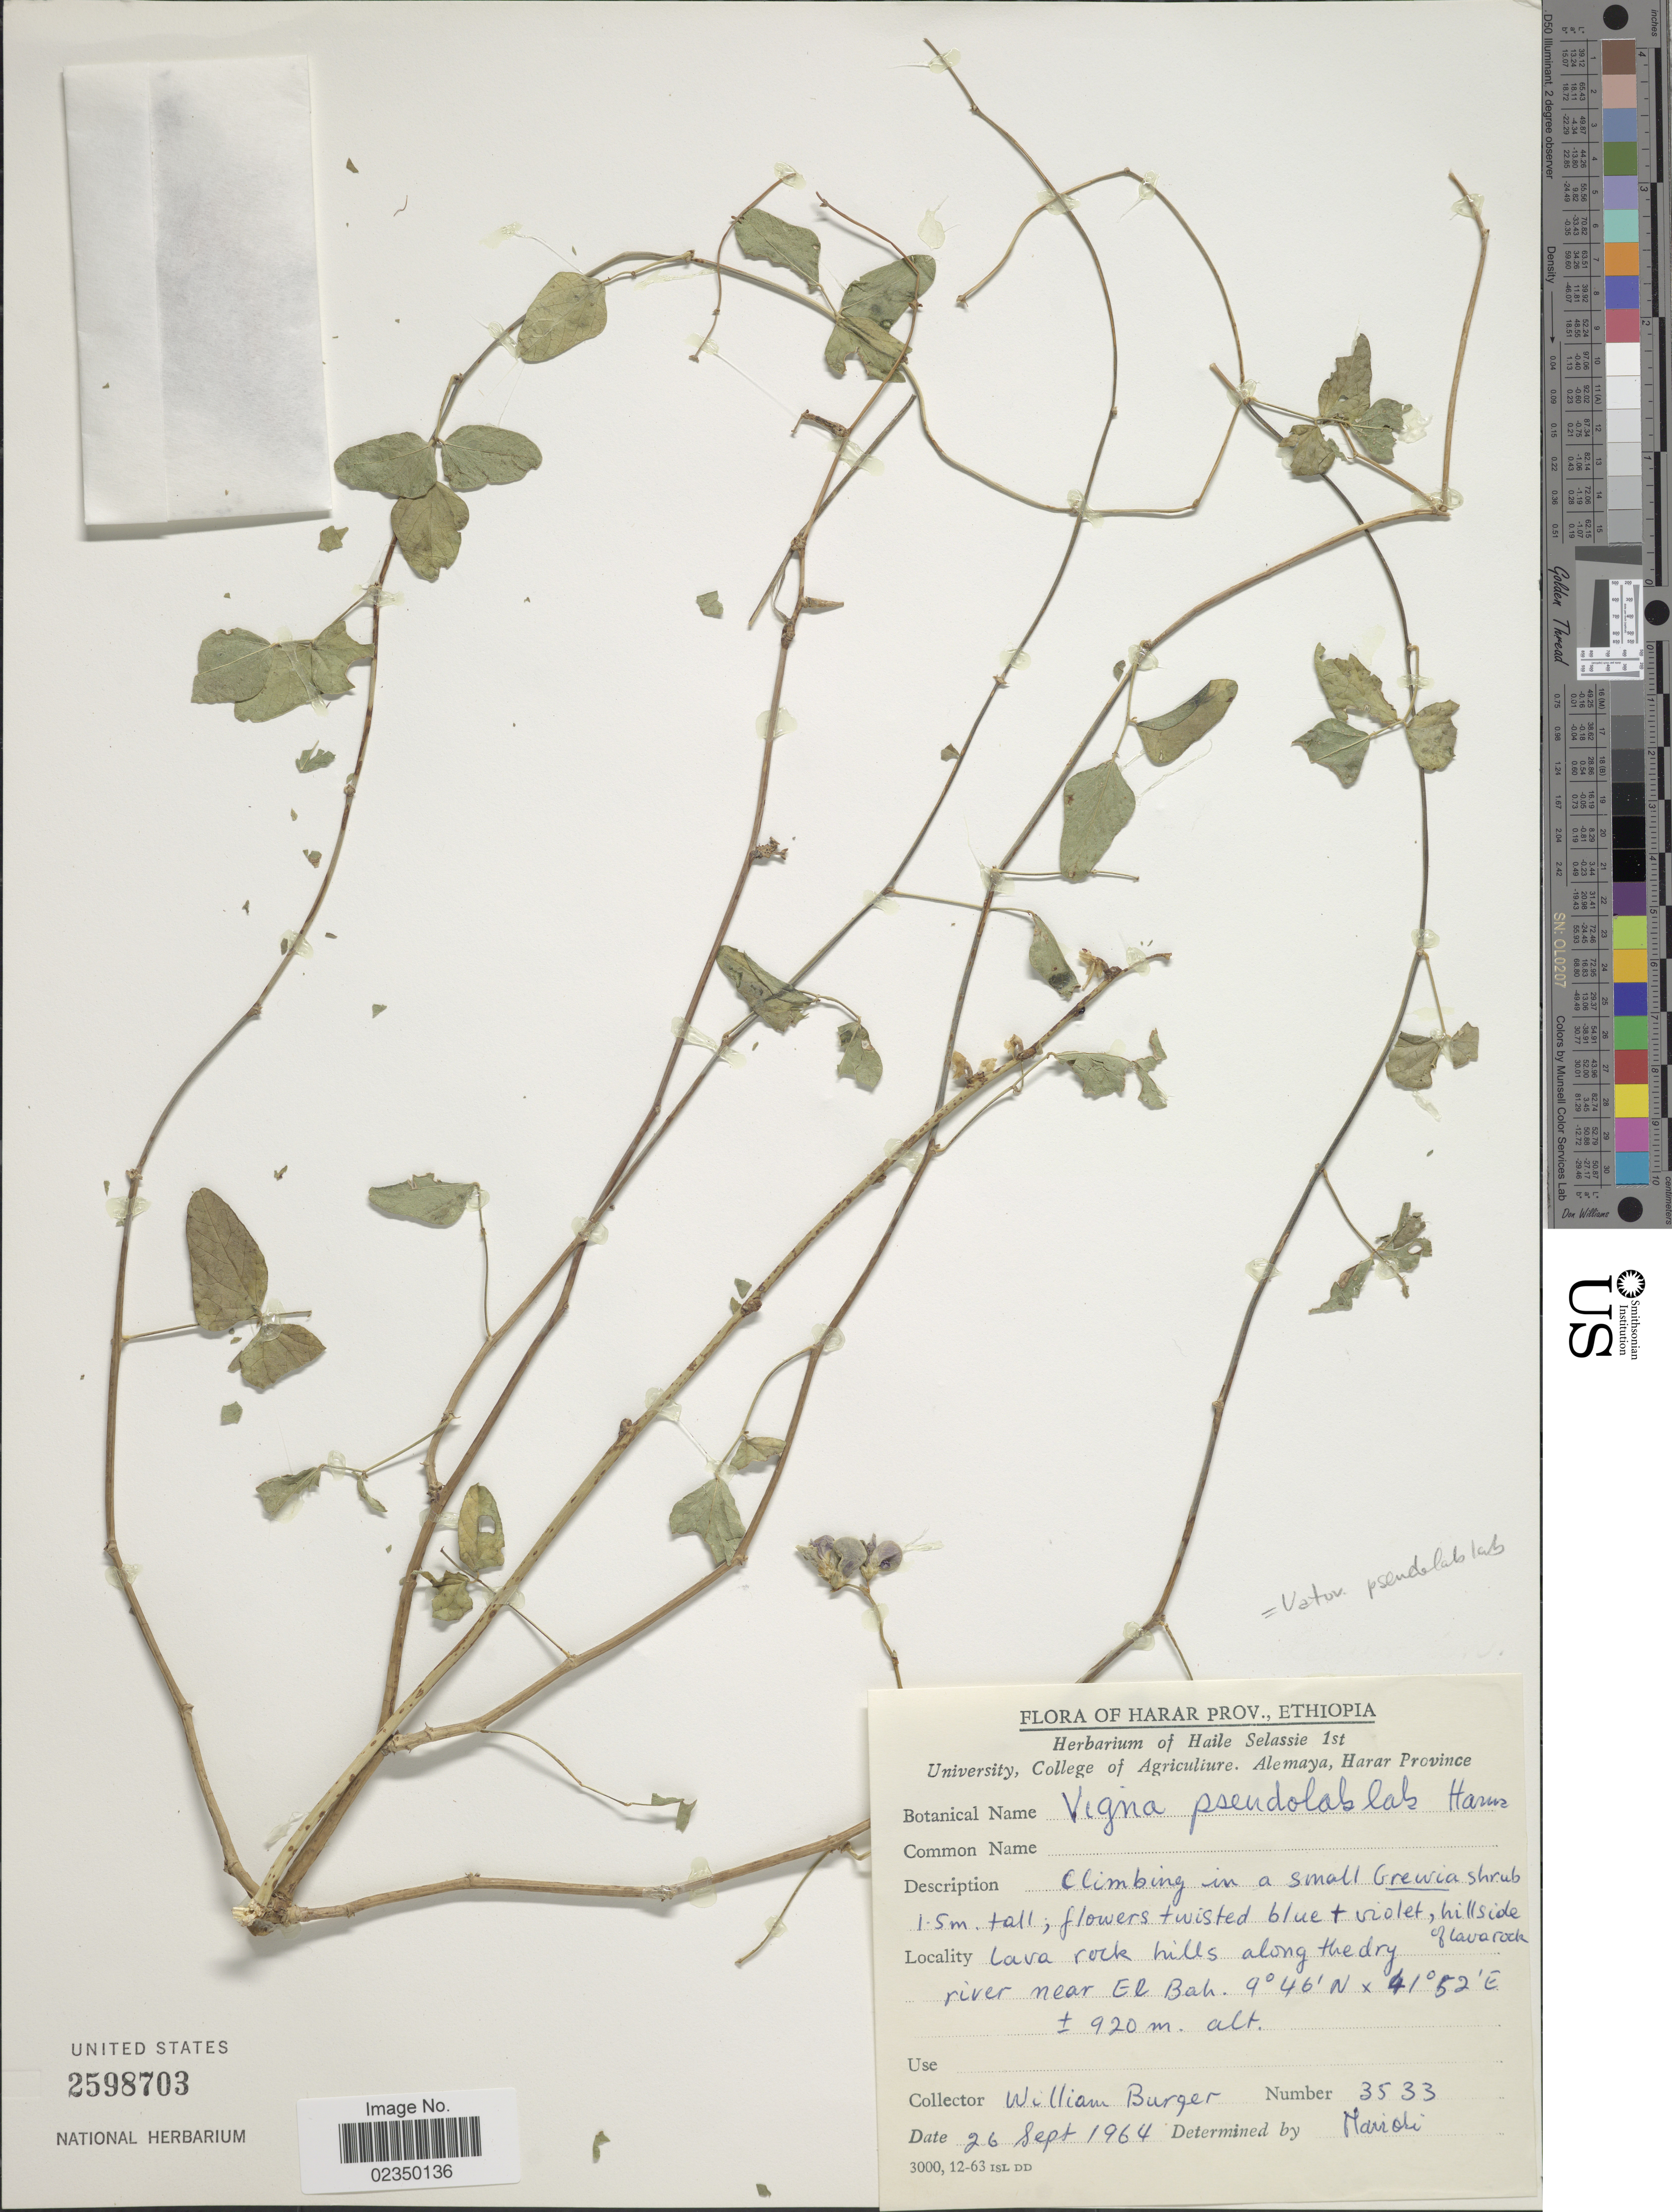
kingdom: Plantae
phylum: Tracheophyta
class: Magnoliopsida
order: Fabales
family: Fabaceae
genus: Vatovaea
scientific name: Vatovaea pseudolablab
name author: (Harms) J.B. Gillett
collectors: W. Burger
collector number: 3533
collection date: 1964-09-26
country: Ethiopia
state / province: Harari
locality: Harar Prov., Ethopia. Lava rock hills along the dry river near El bah.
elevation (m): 920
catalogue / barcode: US 2598703